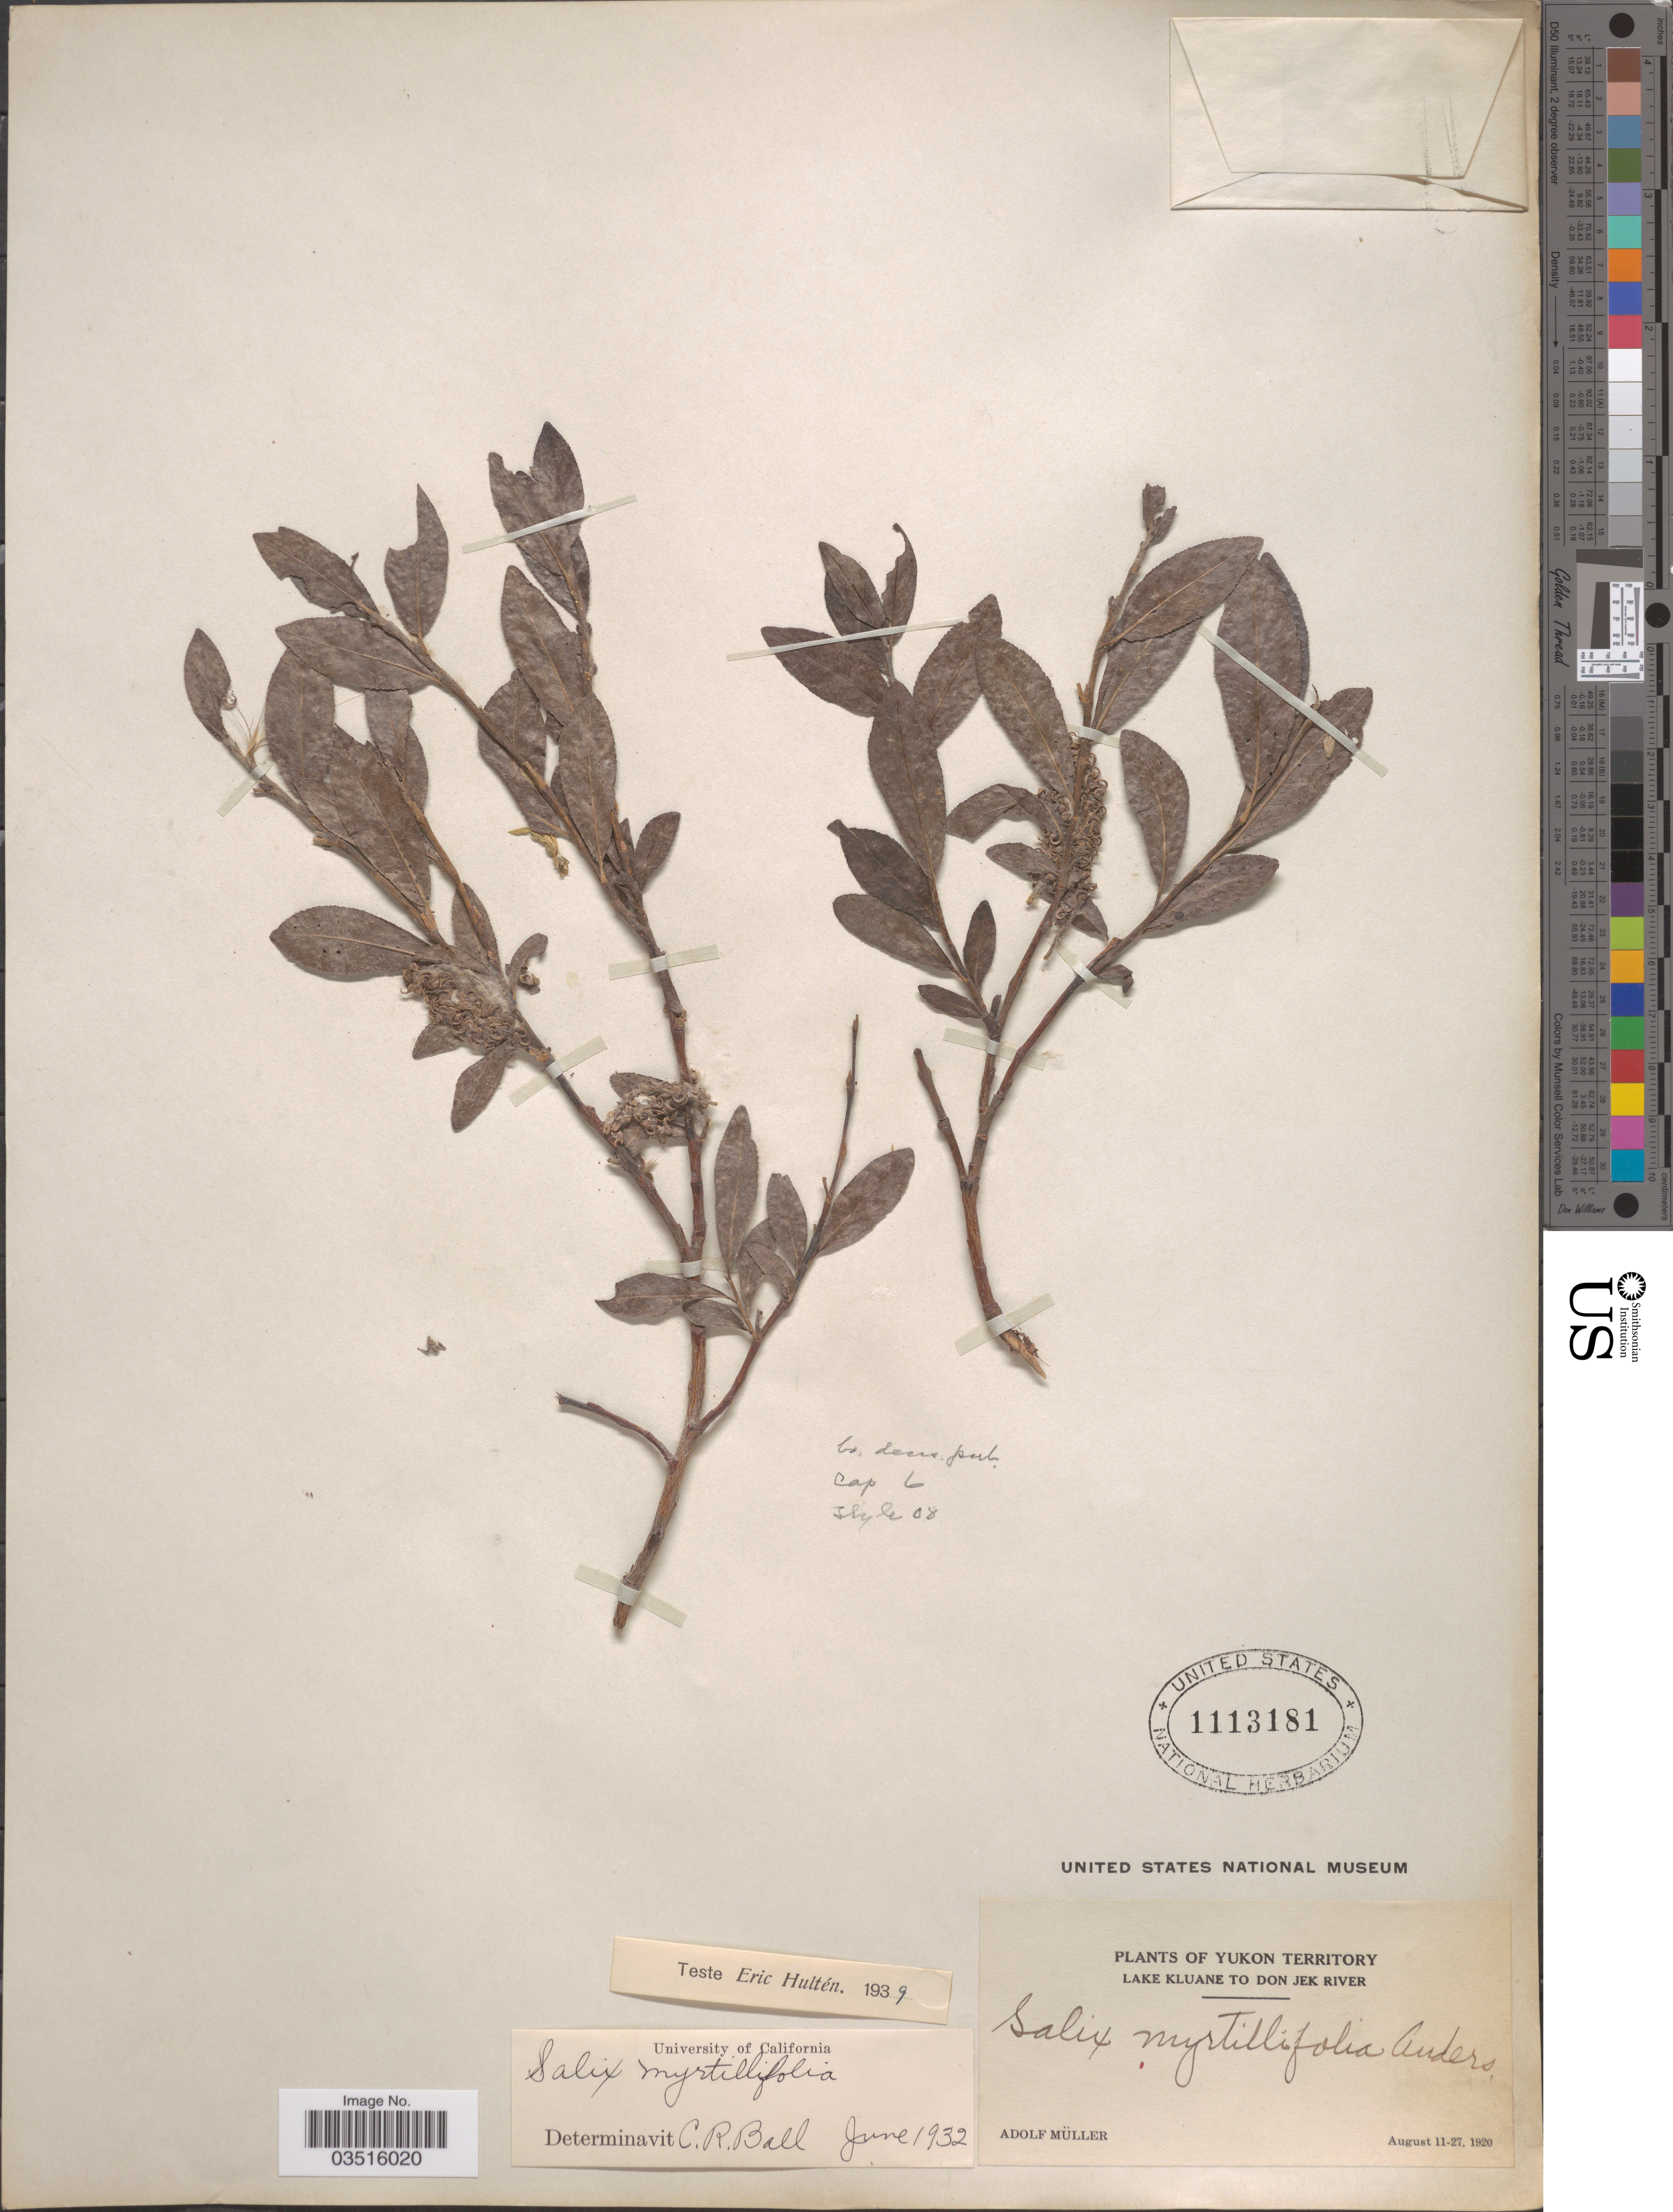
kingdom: Plantae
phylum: Tracheophyta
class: Magnoliopsida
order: Malpighiales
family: Salicaceae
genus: Salix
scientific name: Salix myrtillifolia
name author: Andersson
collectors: A. Muller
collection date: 1920-08-11/1920-08-27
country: Canada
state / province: Yukon Territory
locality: Lake Kluane to Don Jek River.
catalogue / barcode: US 1113181